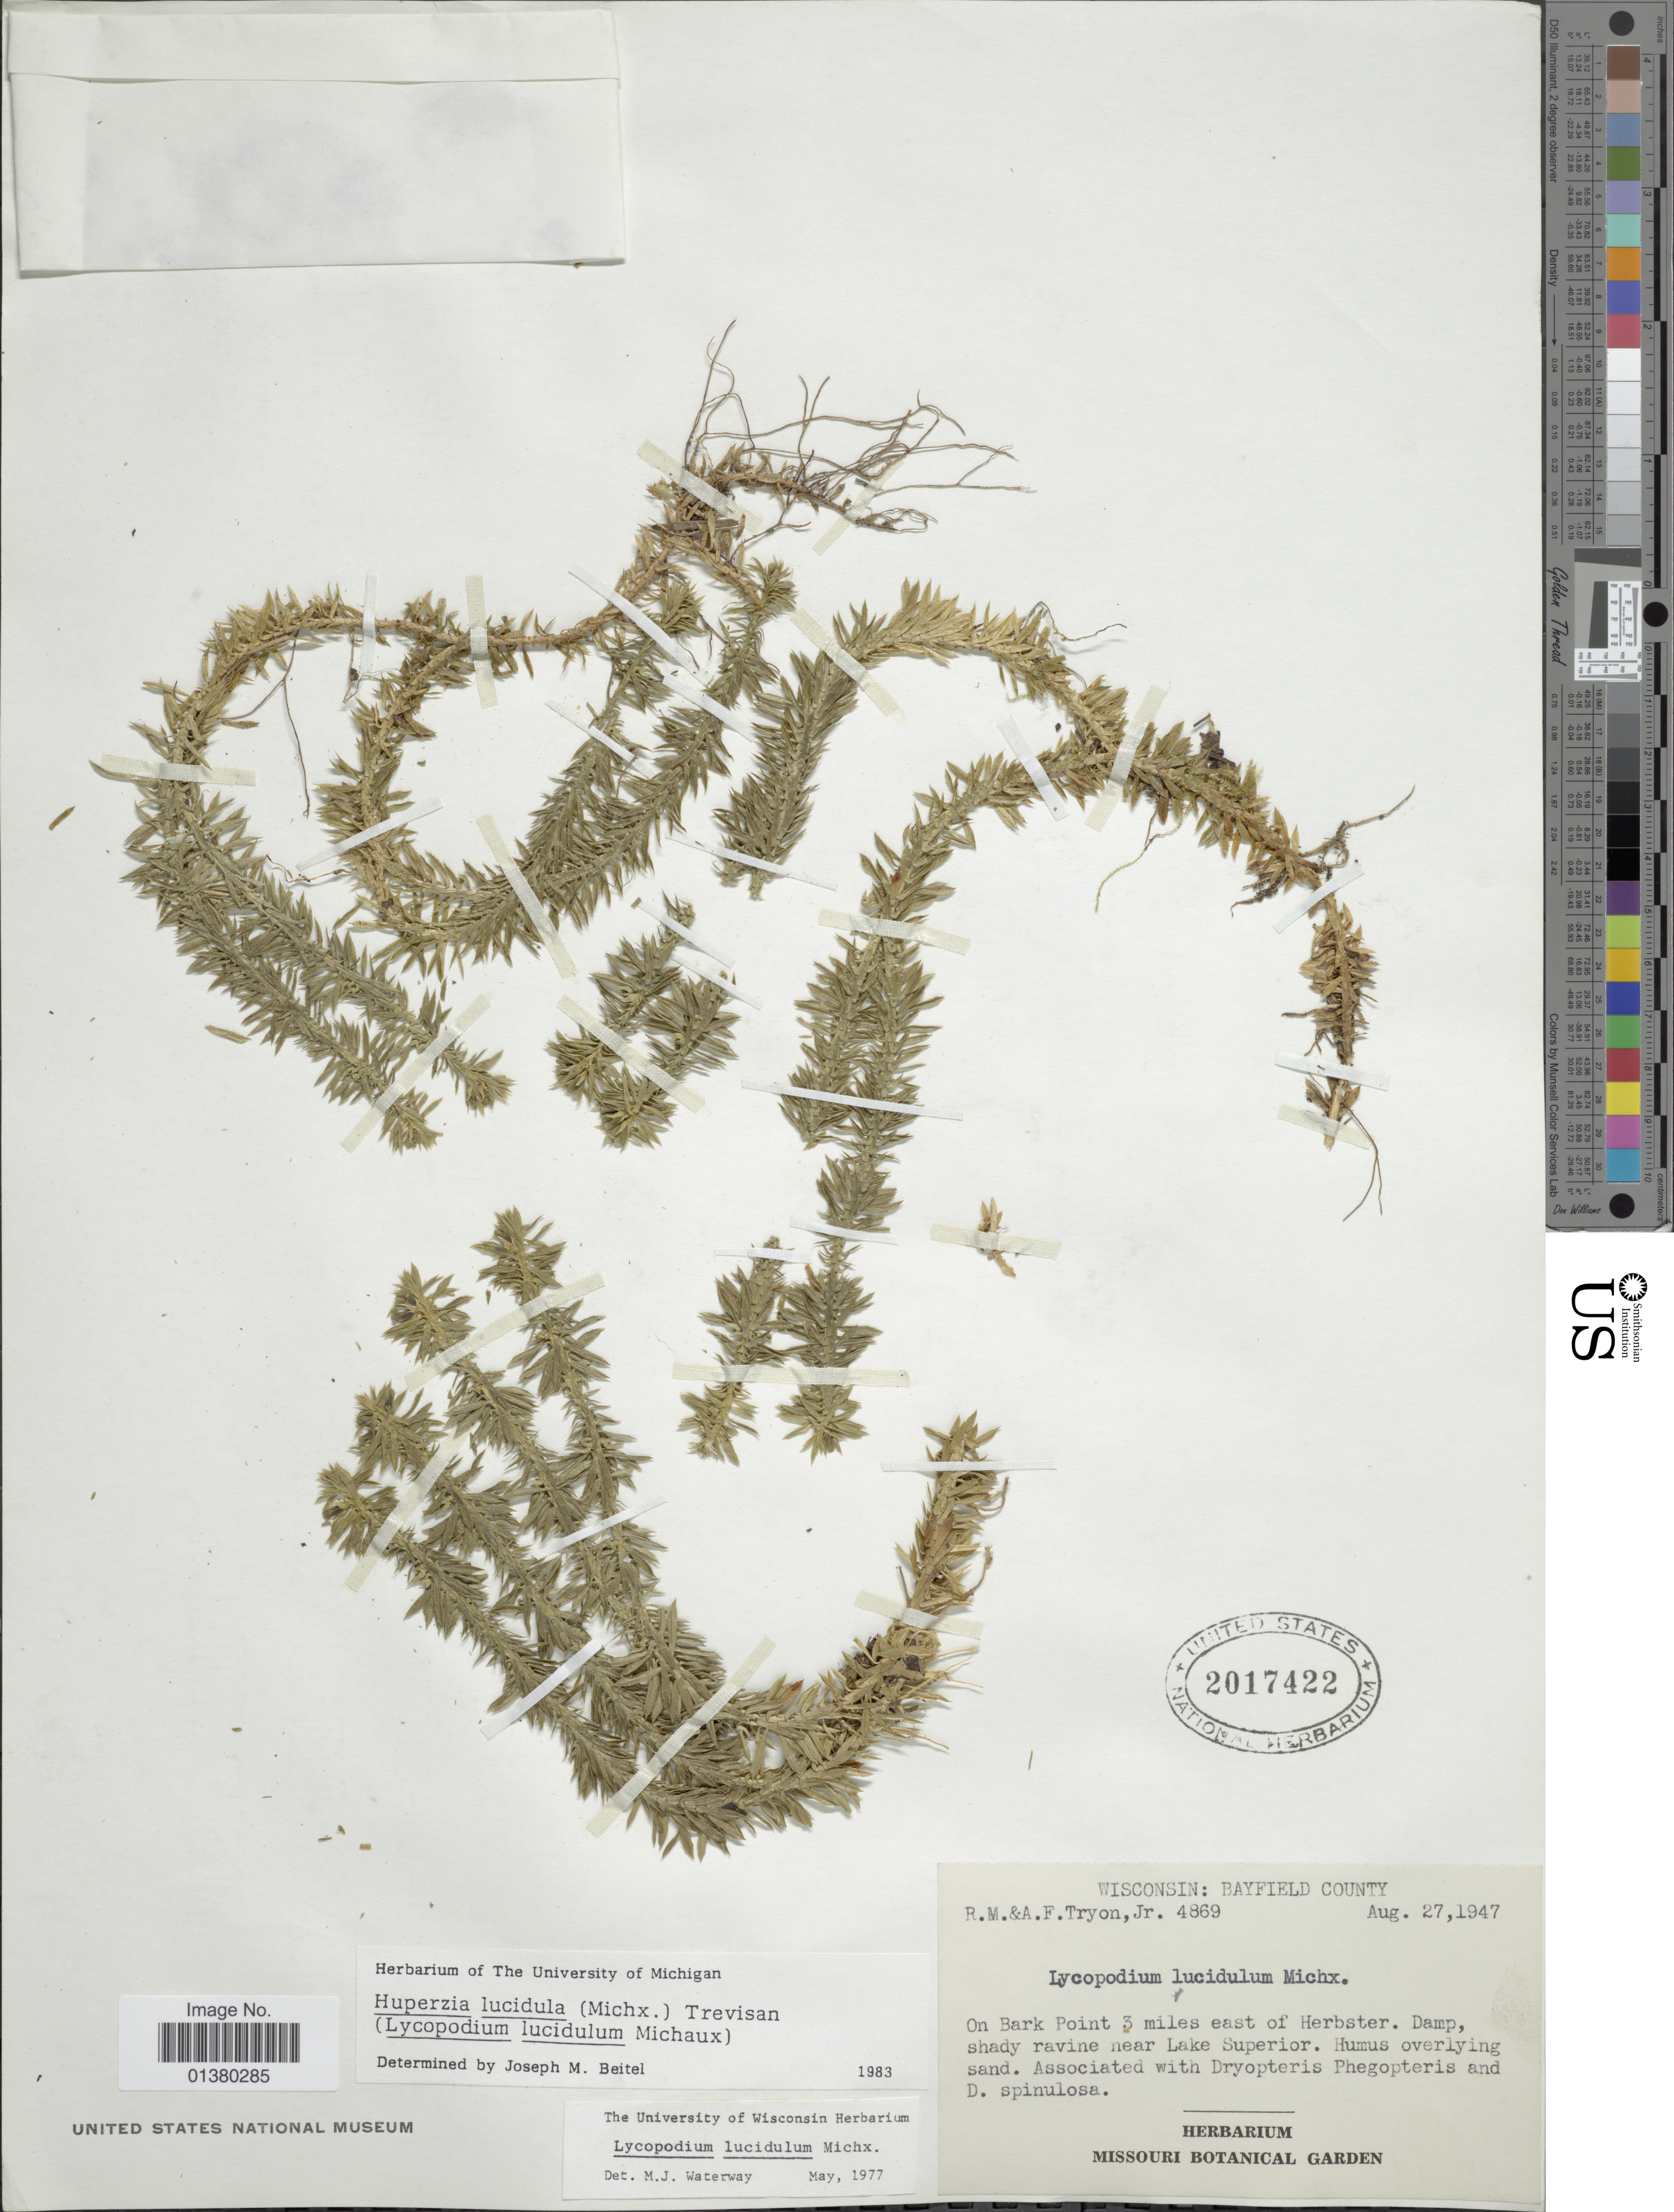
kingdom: Plantae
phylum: Tracheophyta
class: Lycopodiopsida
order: Lycopodiales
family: Lycopodiaceae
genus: Huperzia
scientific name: Huperzia lucidula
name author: (Michx.) Trevis.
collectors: R. M. Tryon & A. F. Tryon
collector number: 4869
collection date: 1947-08-27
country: United States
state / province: Wisconsin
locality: Bayfield County, On bark Point 3 miles east of Herbster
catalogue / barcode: US 2017422